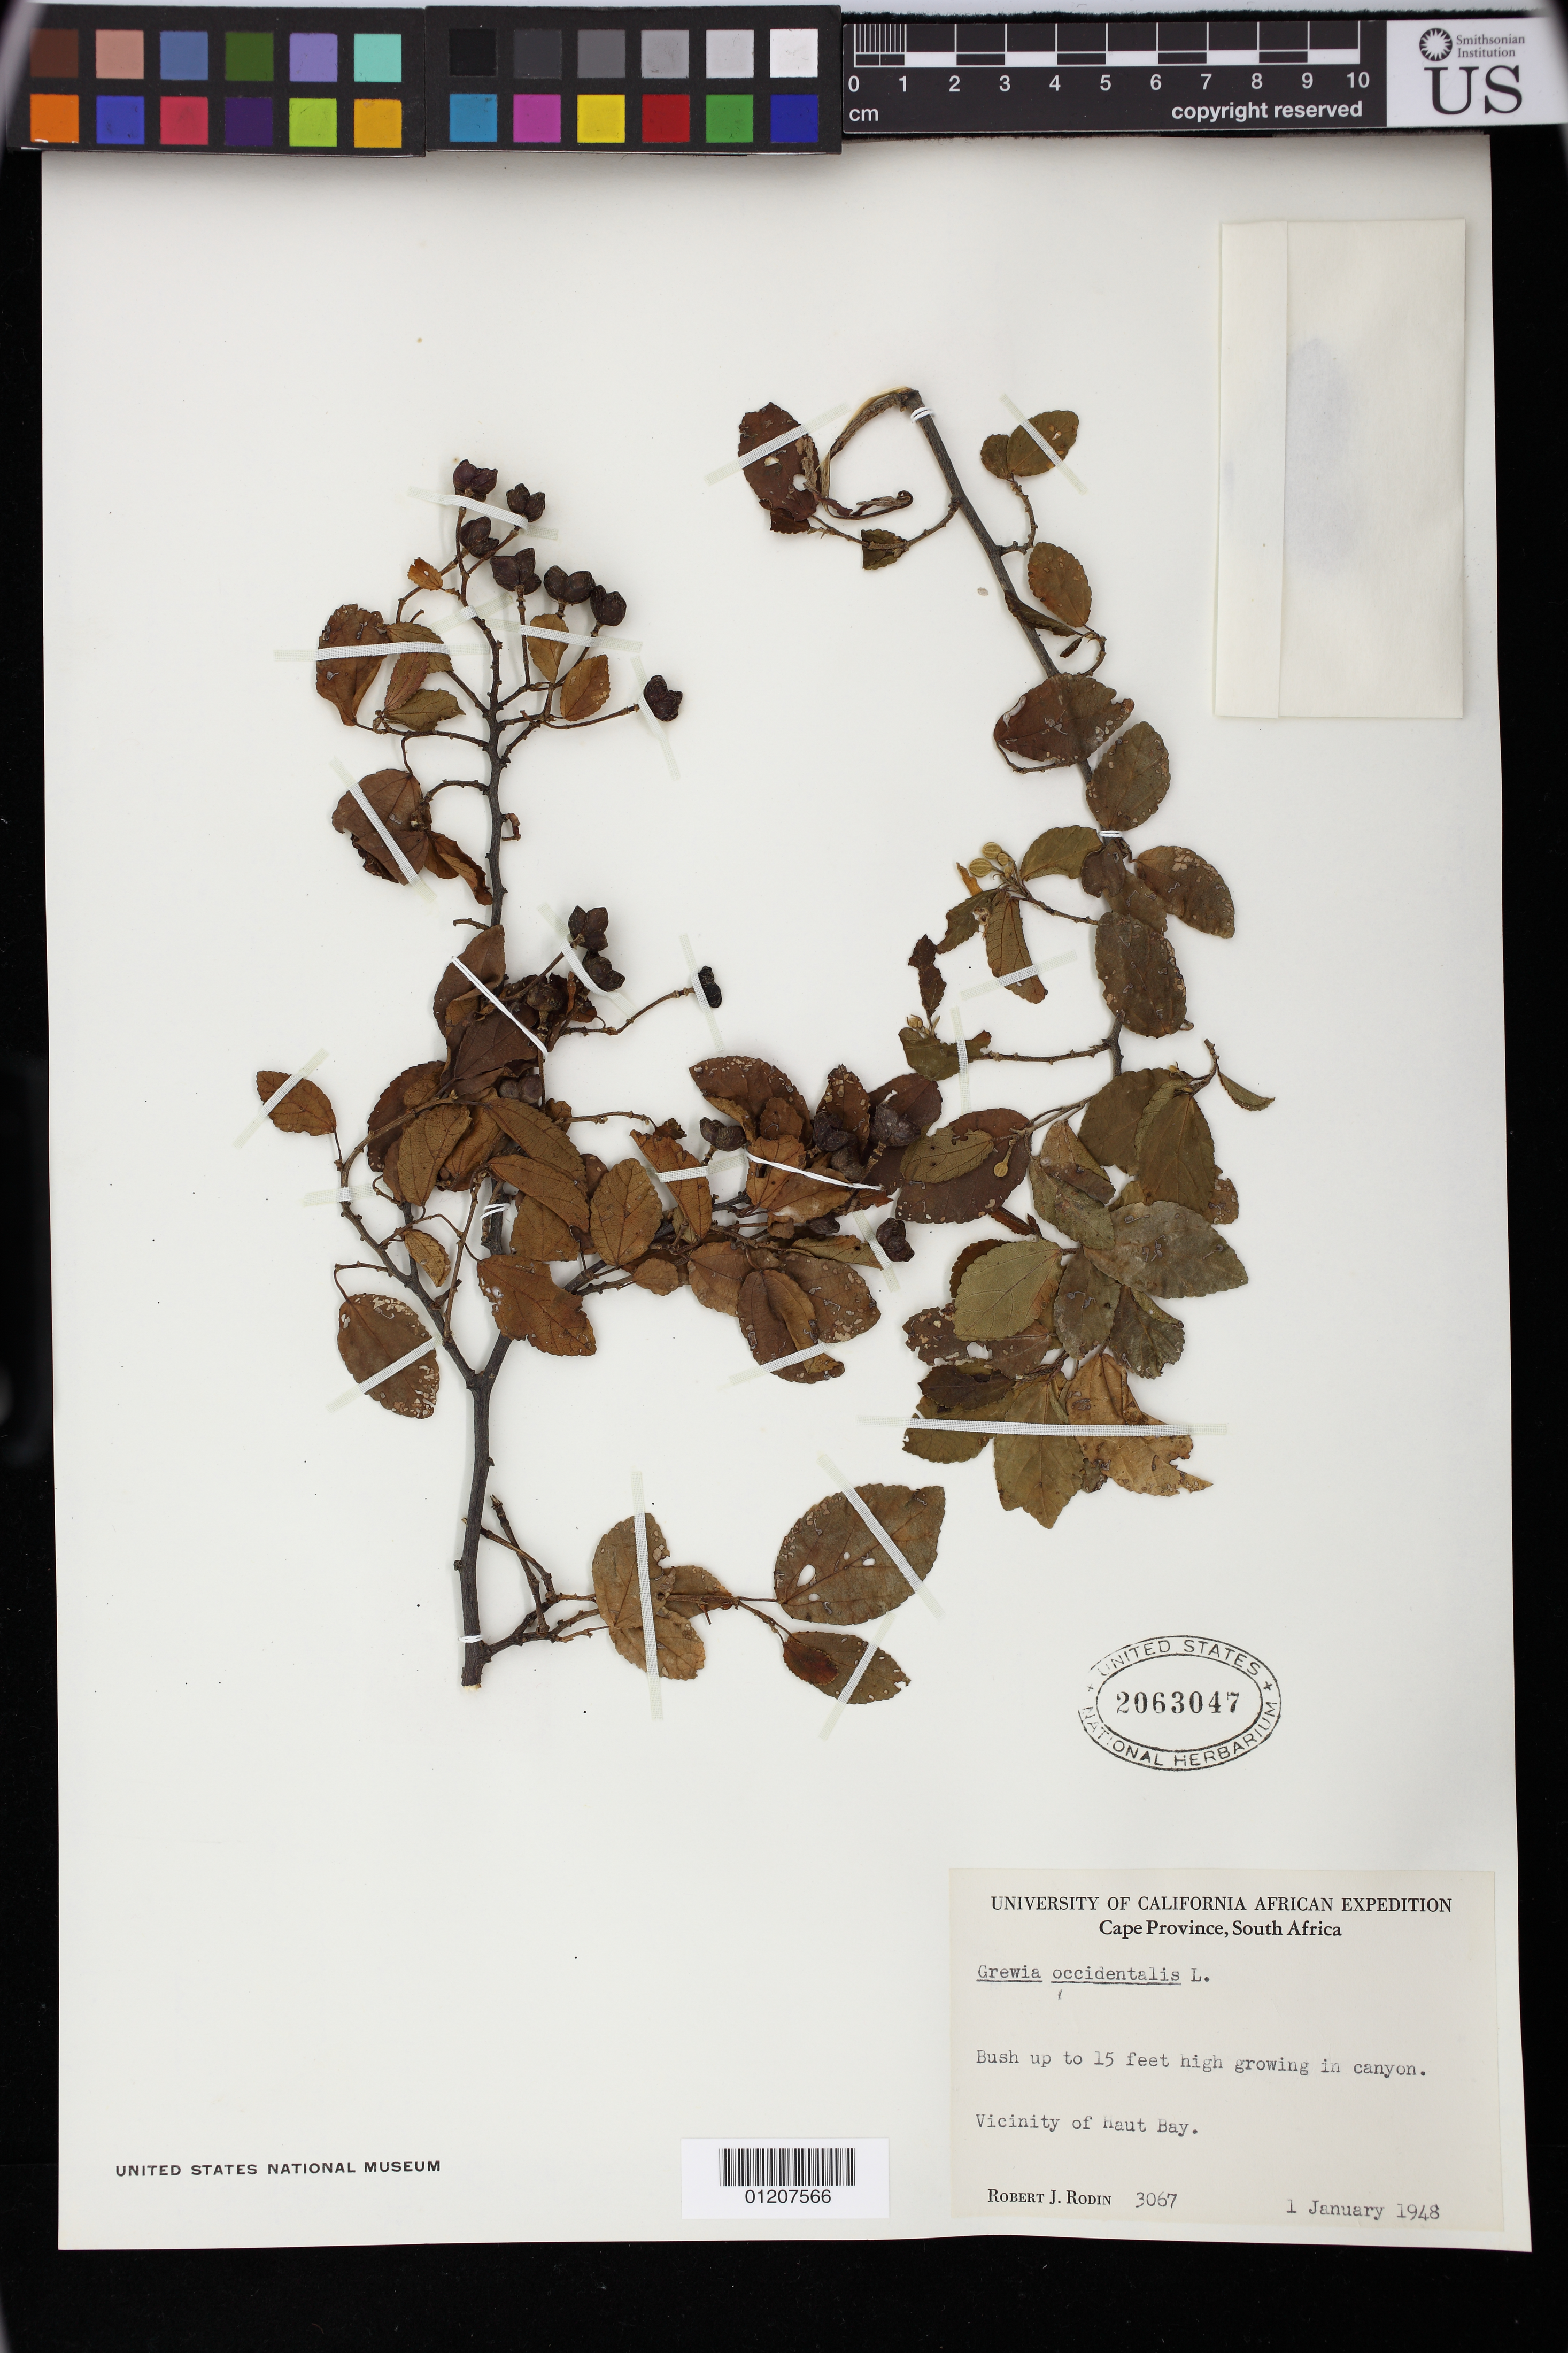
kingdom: Plantae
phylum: Tracheophyta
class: Magnoliopsida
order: Malvales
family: Malvaceae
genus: Grewia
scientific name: Grewia occidentalis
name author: L.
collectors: R. J. Rodin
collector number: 3067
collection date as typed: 01 Jan 1948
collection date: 1948-01-01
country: South Africa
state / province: Western Cape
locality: Cape Province, South Africa. Vicinity of Haut Bay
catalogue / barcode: US 2063047